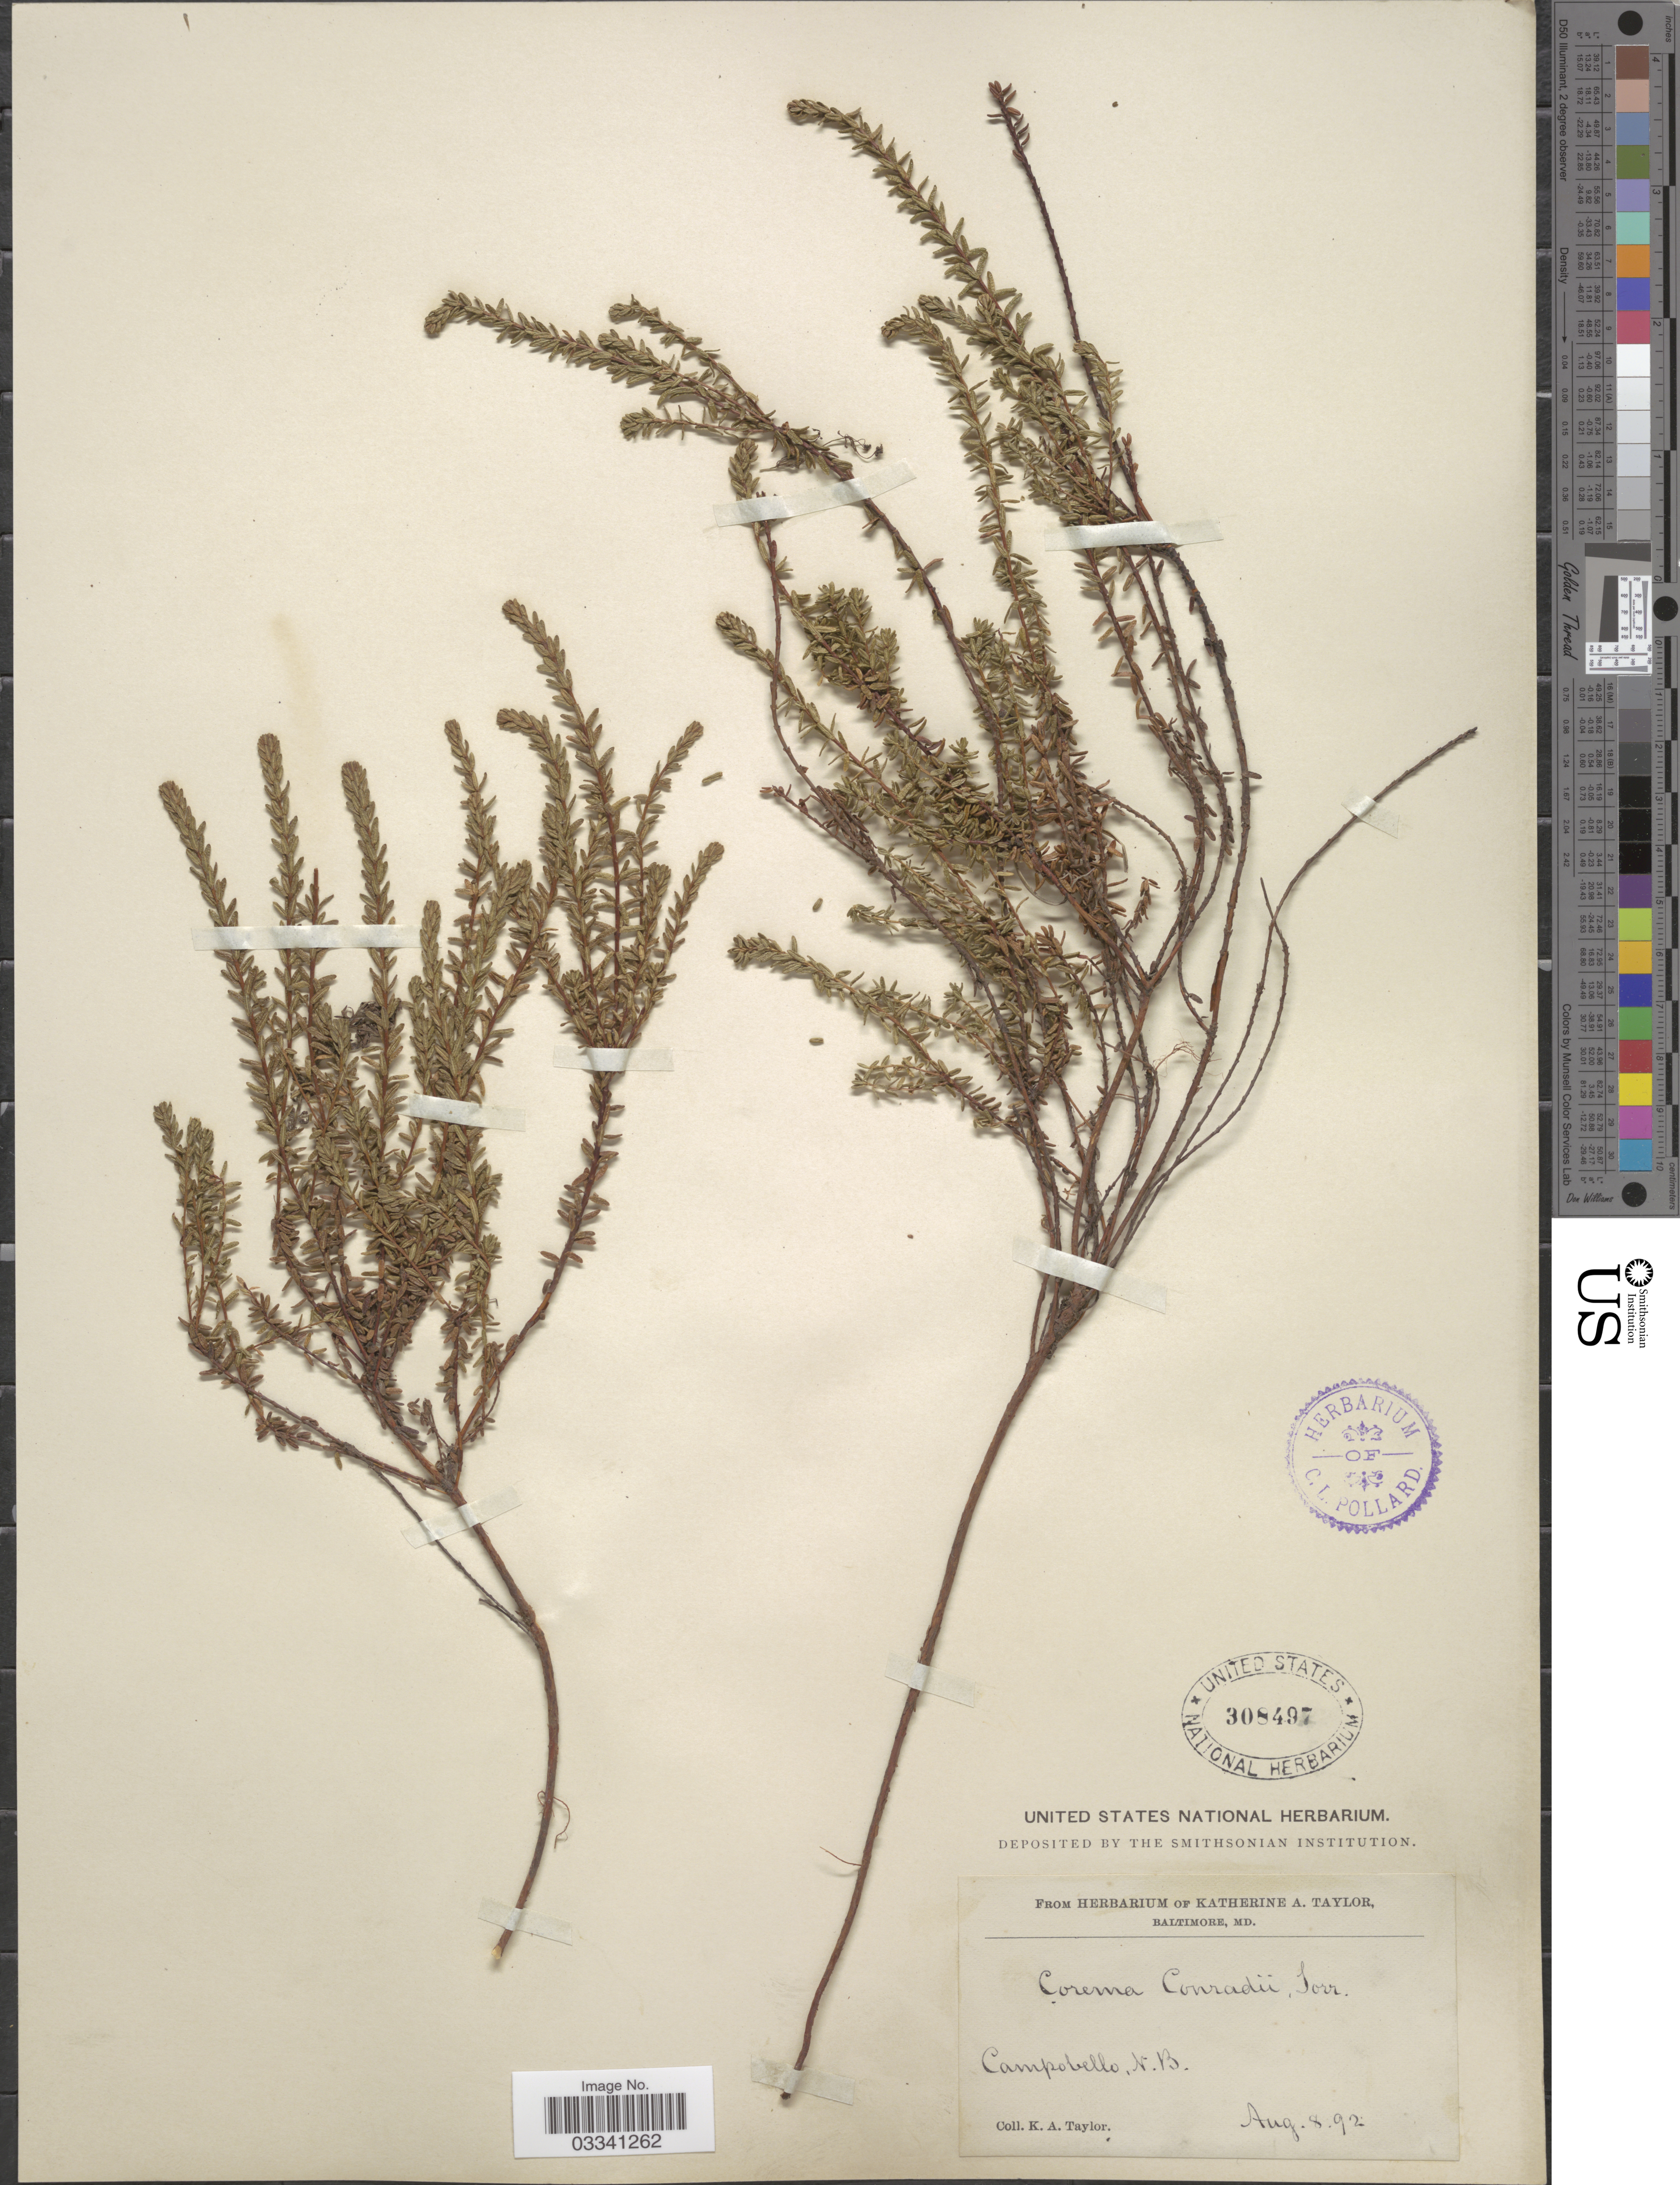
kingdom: Plantae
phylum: Tracheophyta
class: Magnoliopsida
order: Ericales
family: Ericaceae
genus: Corema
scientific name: Corema conradii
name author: Torr.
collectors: K. A. Taylor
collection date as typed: Transcribed d/m/y: 8/8/92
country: Canada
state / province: New Brunswick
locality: Campobello.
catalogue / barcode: US 308497